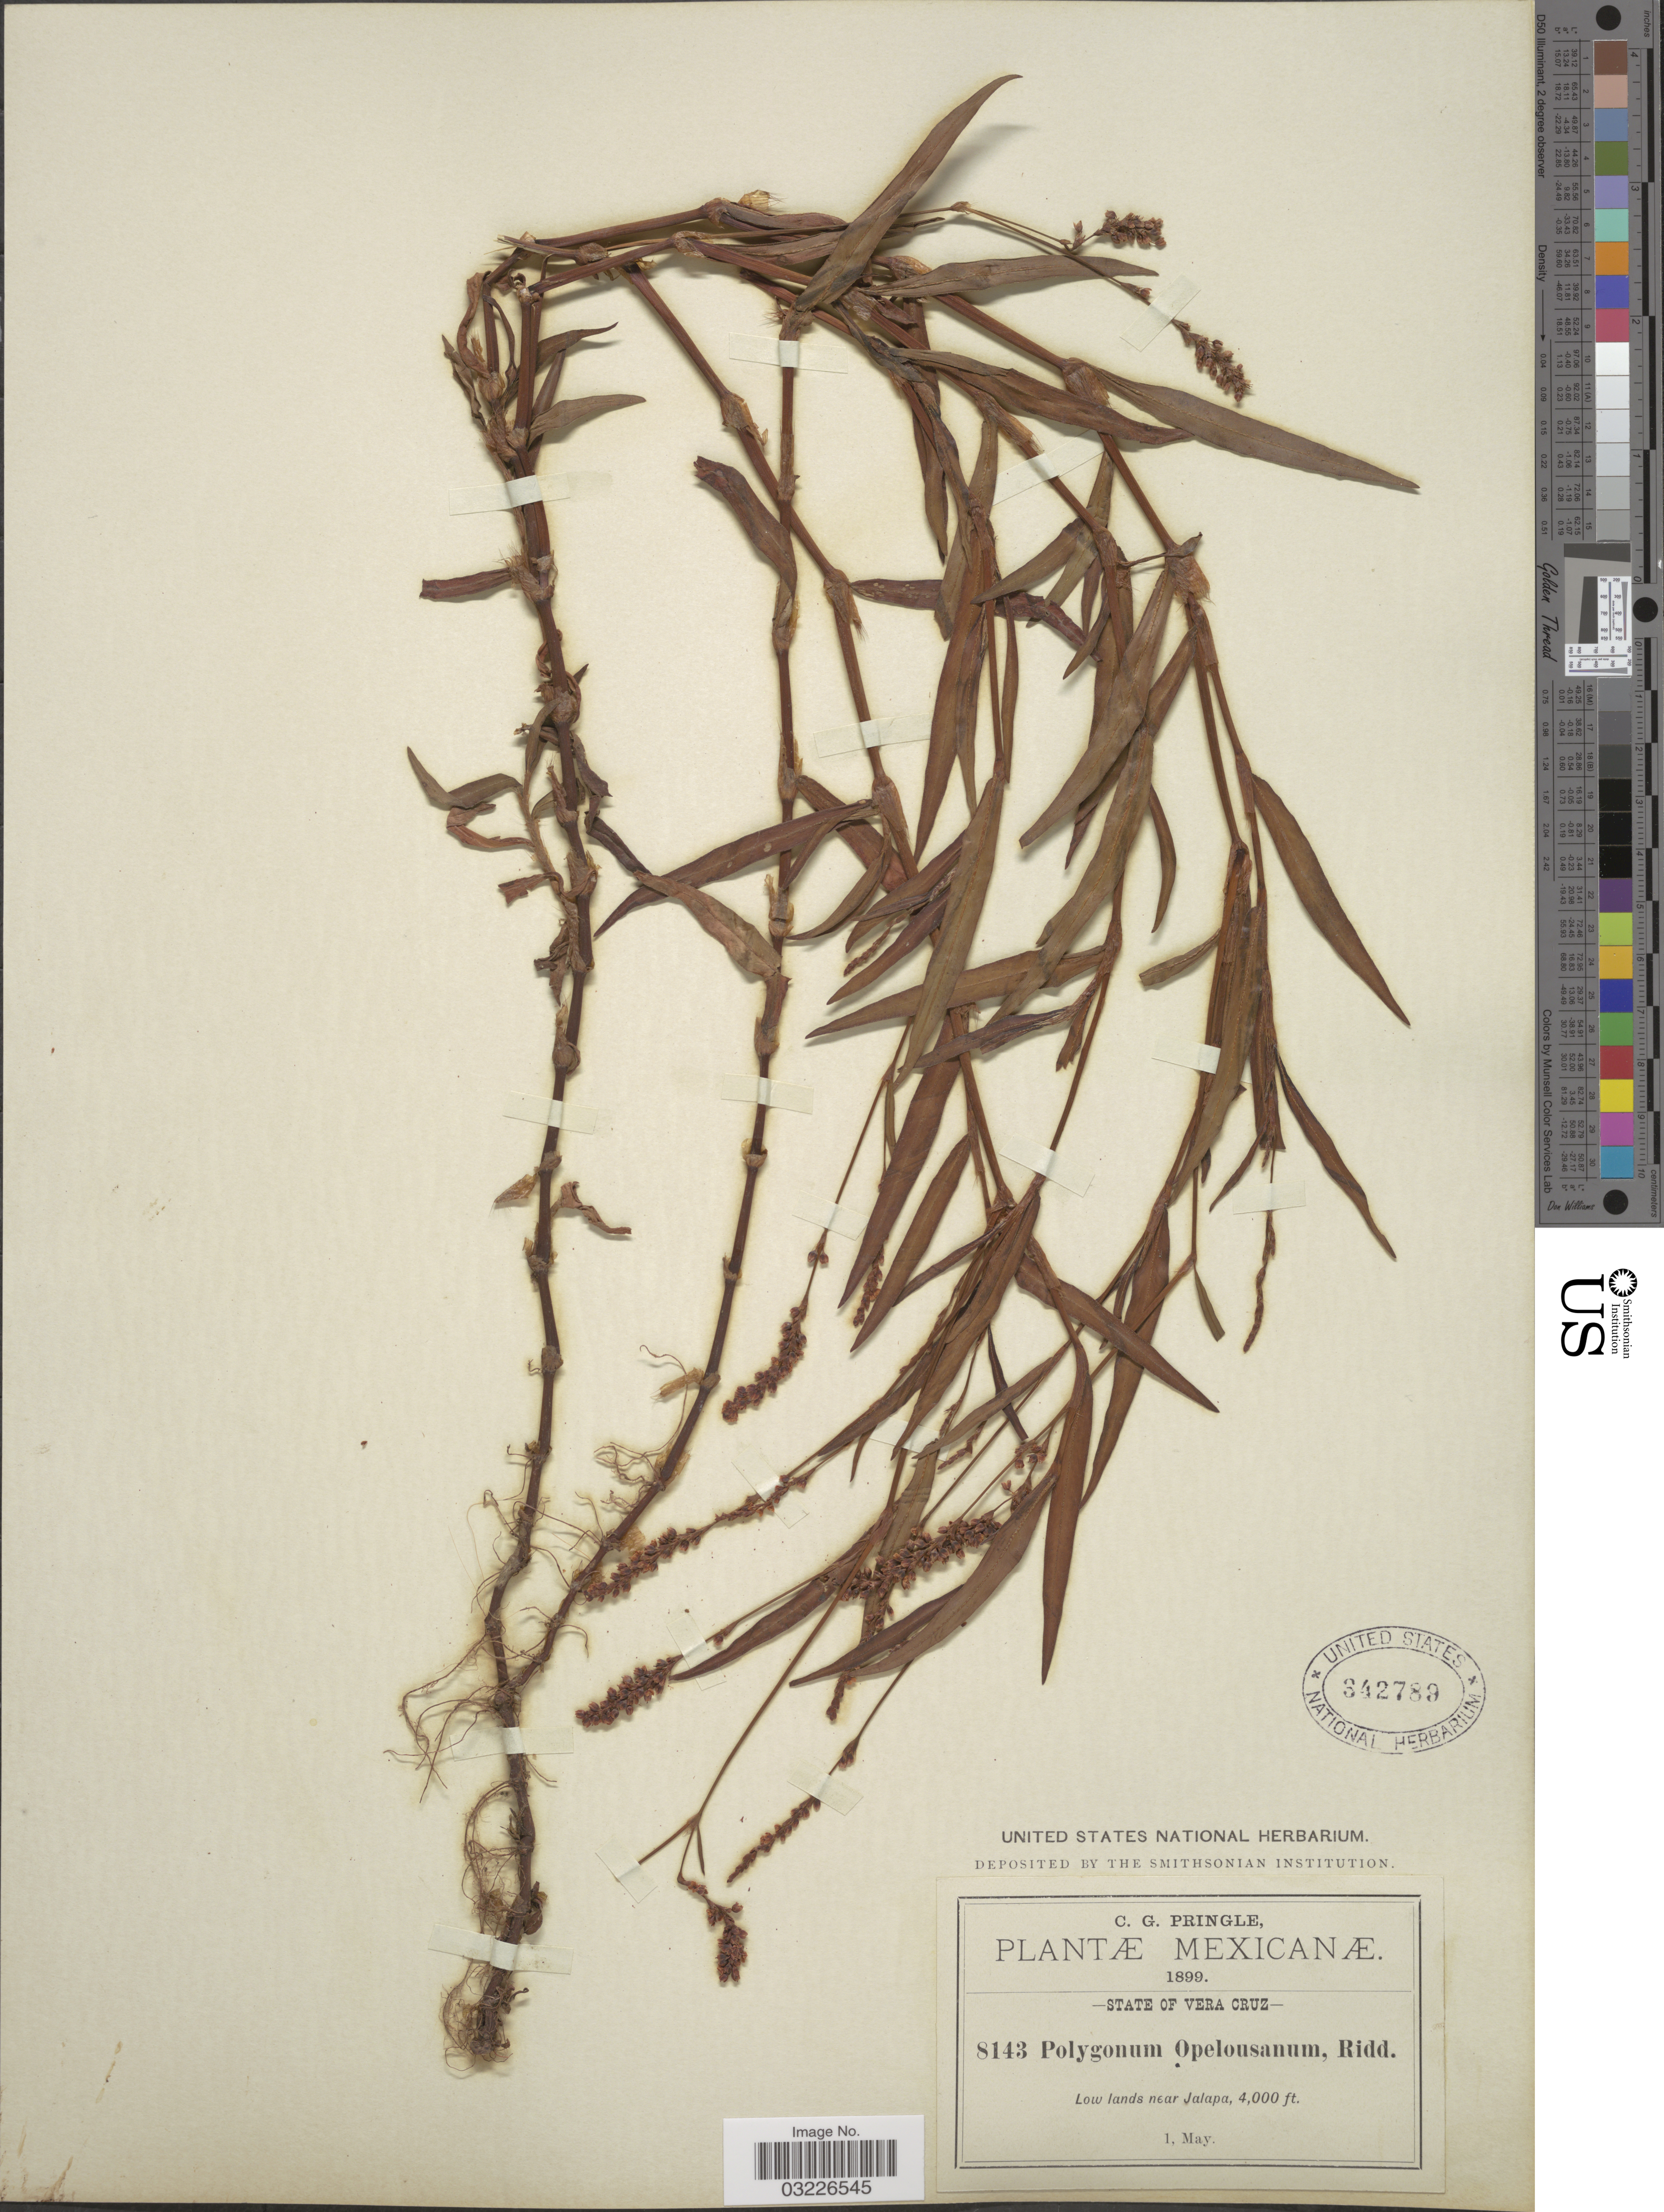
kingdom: Plantae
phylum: Tracheophyta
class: Magnoliopsida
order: Caryophyllales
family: Polygonaceae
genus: Persicaria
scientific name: Persicaria sp.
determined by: Atha, D. E.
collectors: C. G. Pringle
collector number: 8143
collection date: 1899-05-01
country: Mexico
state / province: Veracruz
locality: State of Vera Cruz. Low lands near Jalapa.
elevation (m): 1219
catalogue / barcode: US 342789